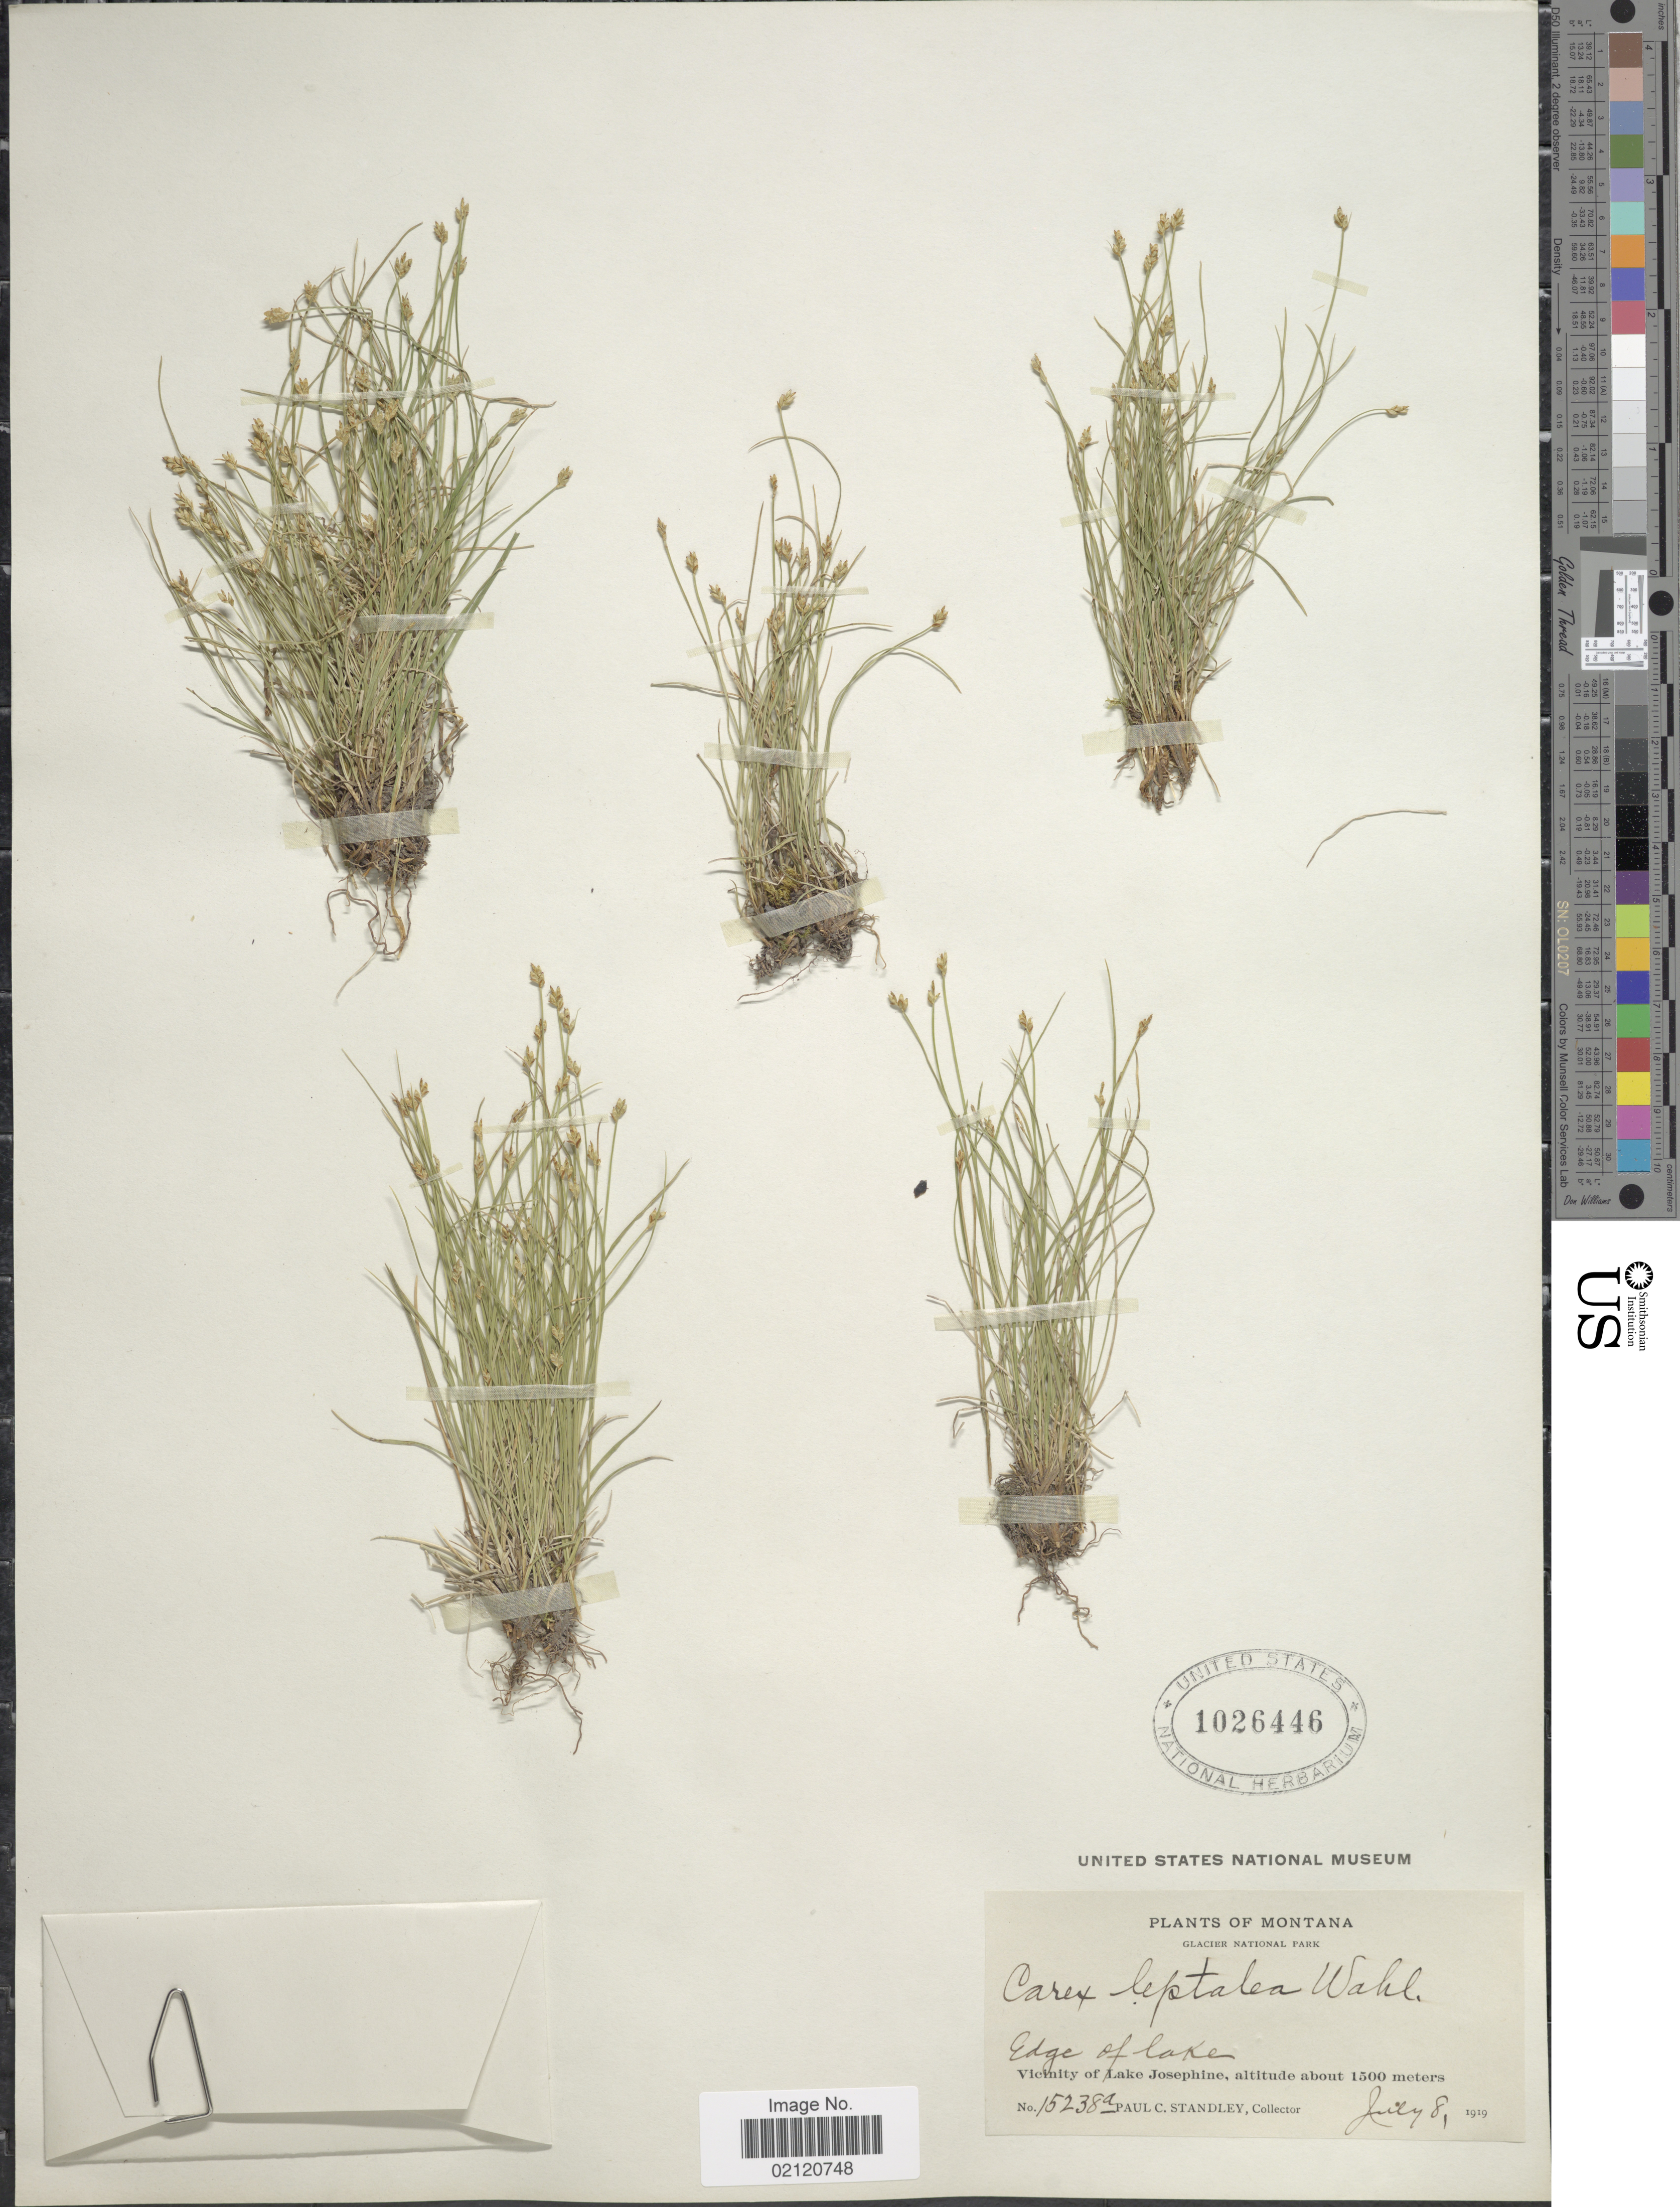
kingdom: Plantae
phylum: Tracheophyta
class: Liliopsida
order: Poales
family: Cyperaceae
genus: Carex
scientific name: Carex leptalea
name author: Wahlenb.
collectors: P. C. Standley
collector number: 15238a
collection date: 1919-07-08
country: United States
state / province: Montana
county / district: Glacier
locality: Glacier National Park, Vicinity of Lake Josephine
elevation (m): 1500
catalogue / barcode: US 1026446